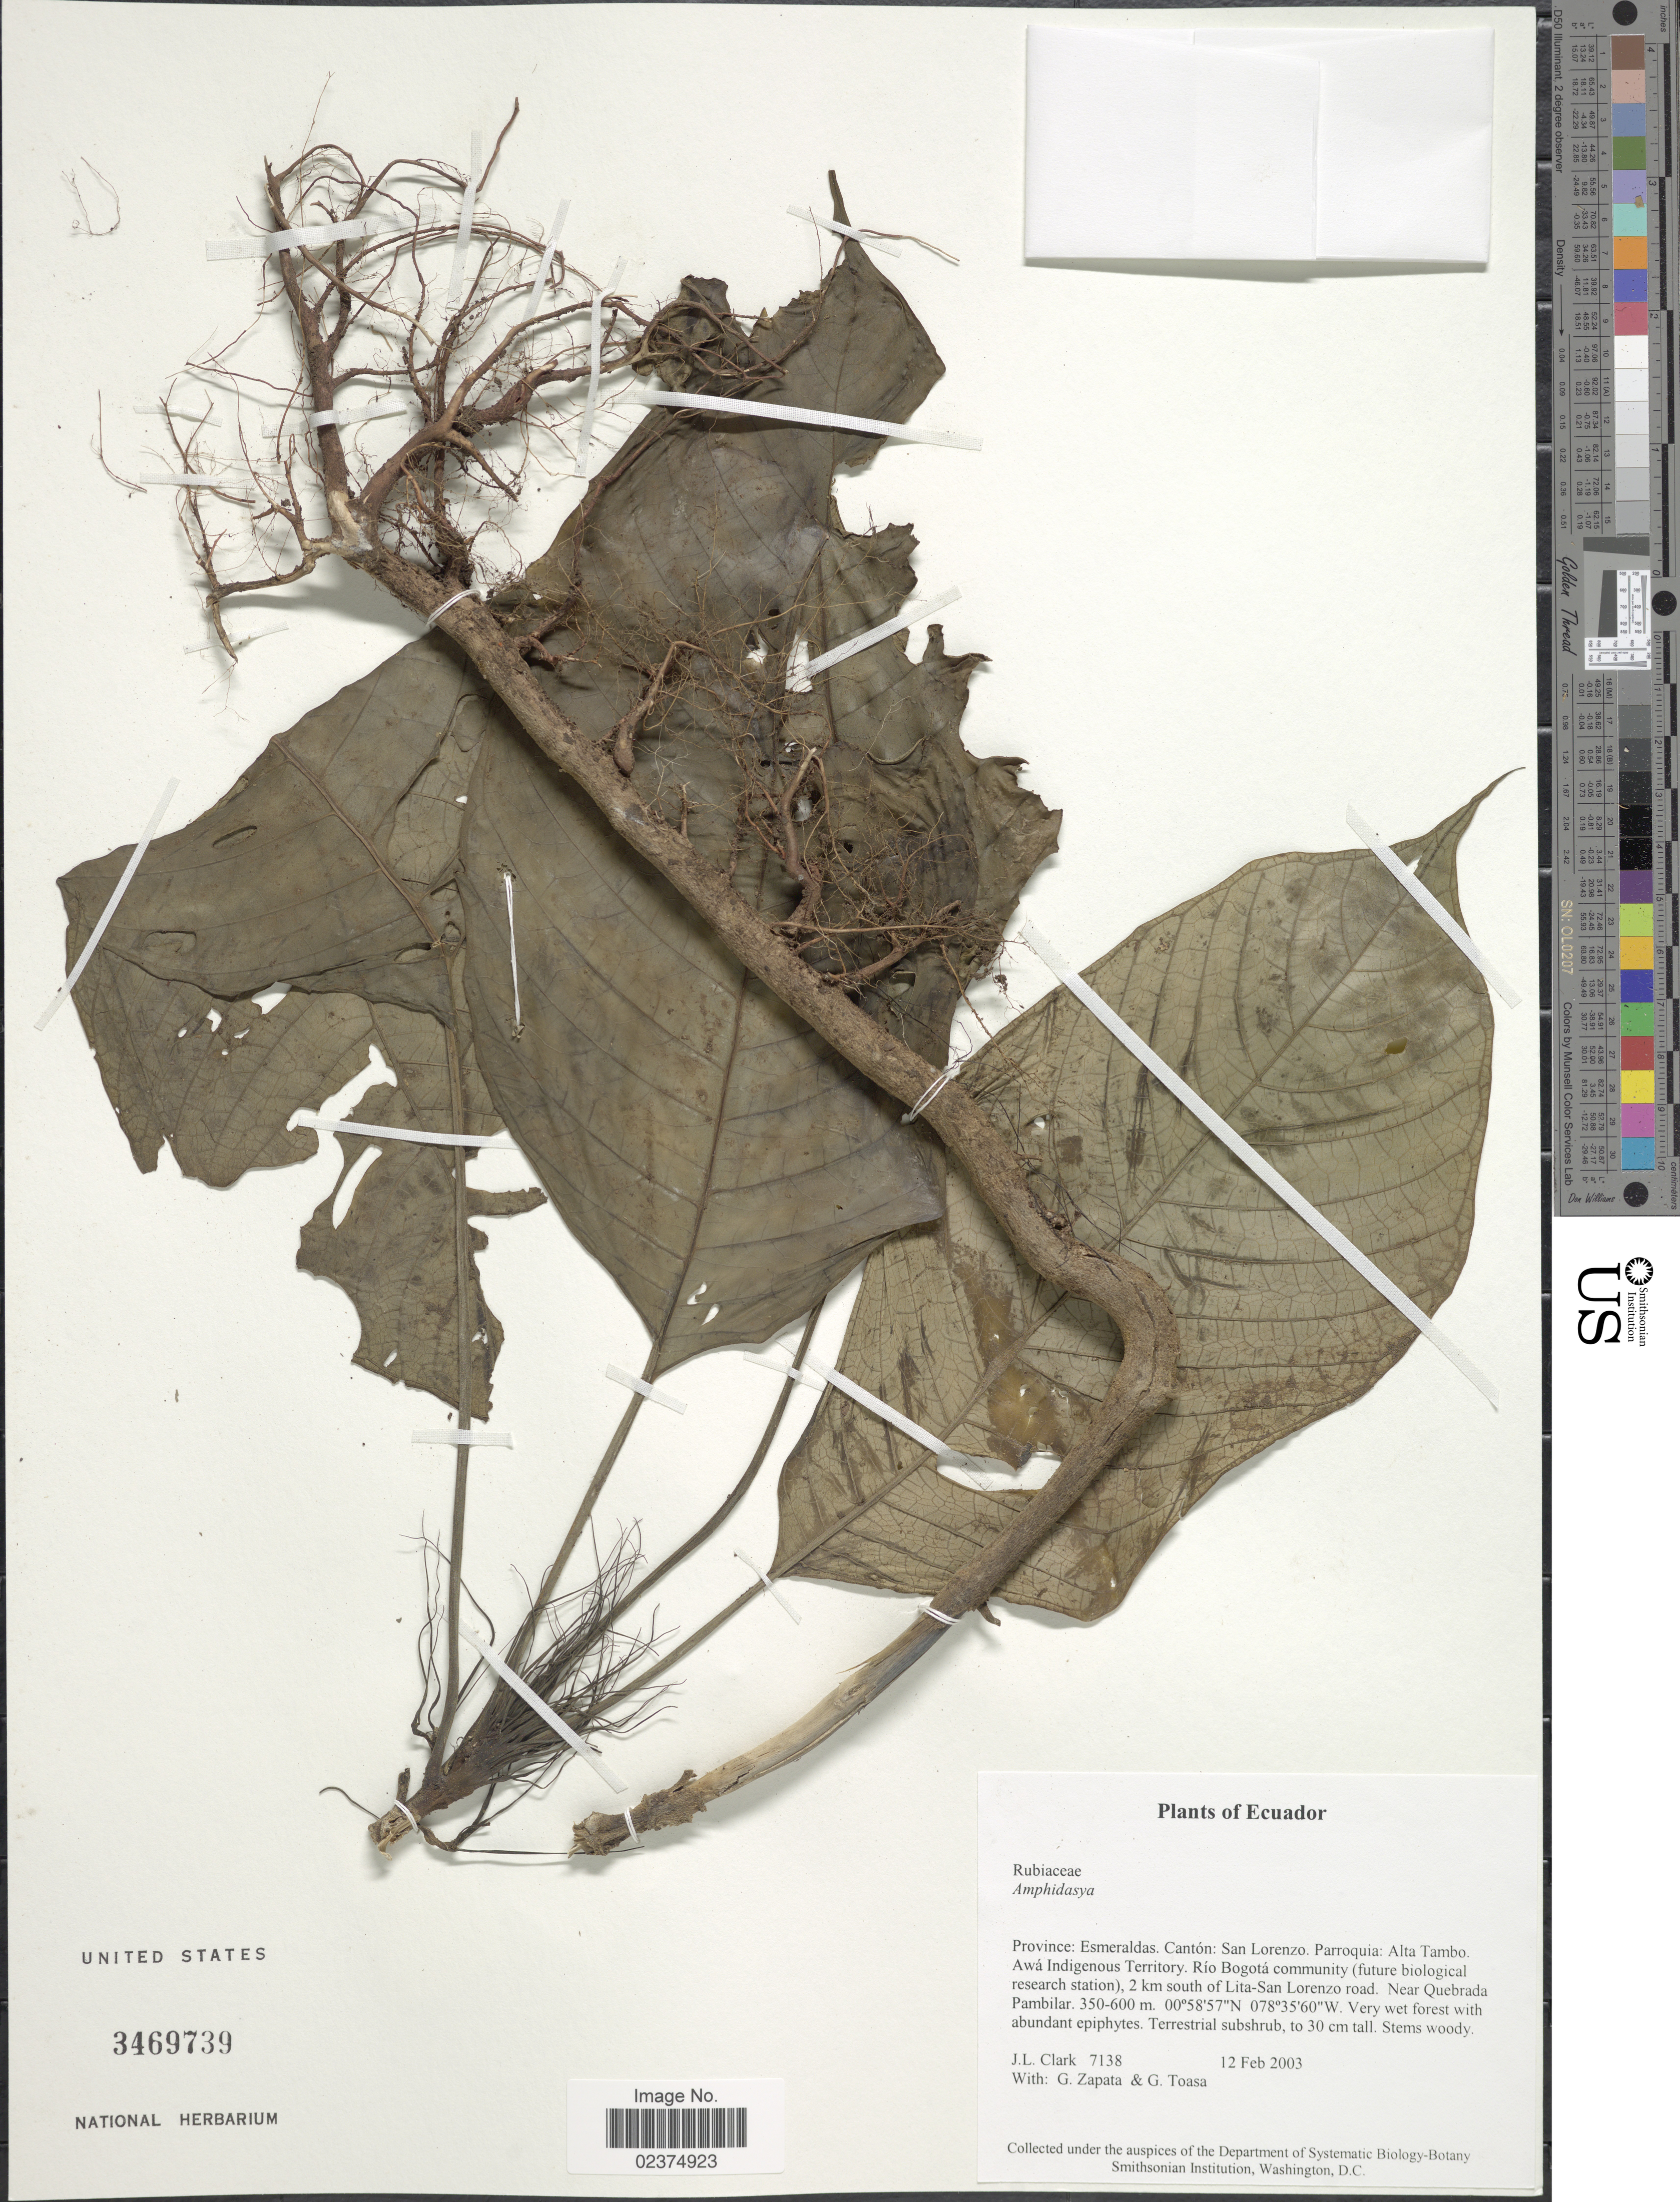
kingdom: Plantae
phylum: Tracheophyta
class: Magnoliopsida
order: Gentianales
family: Rubiaceae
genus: Amphidasya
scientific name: Amphidasya sp.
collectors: J. L. Clark, G. Zapata & G. Toasa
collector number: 7138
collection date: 2003-02-12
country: Ecuador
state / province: Esmeraldas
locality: Province: Esmeraldas, Canton: San Lorenzo. Parroquia: Alta Tambo. Awa Indigenous Territory. Rio Bogota community ( future biological research station), 2 km south of Lita- San Lorenzo road. Near Quebrada Pambilar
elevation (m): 350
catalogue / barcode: US 3469739